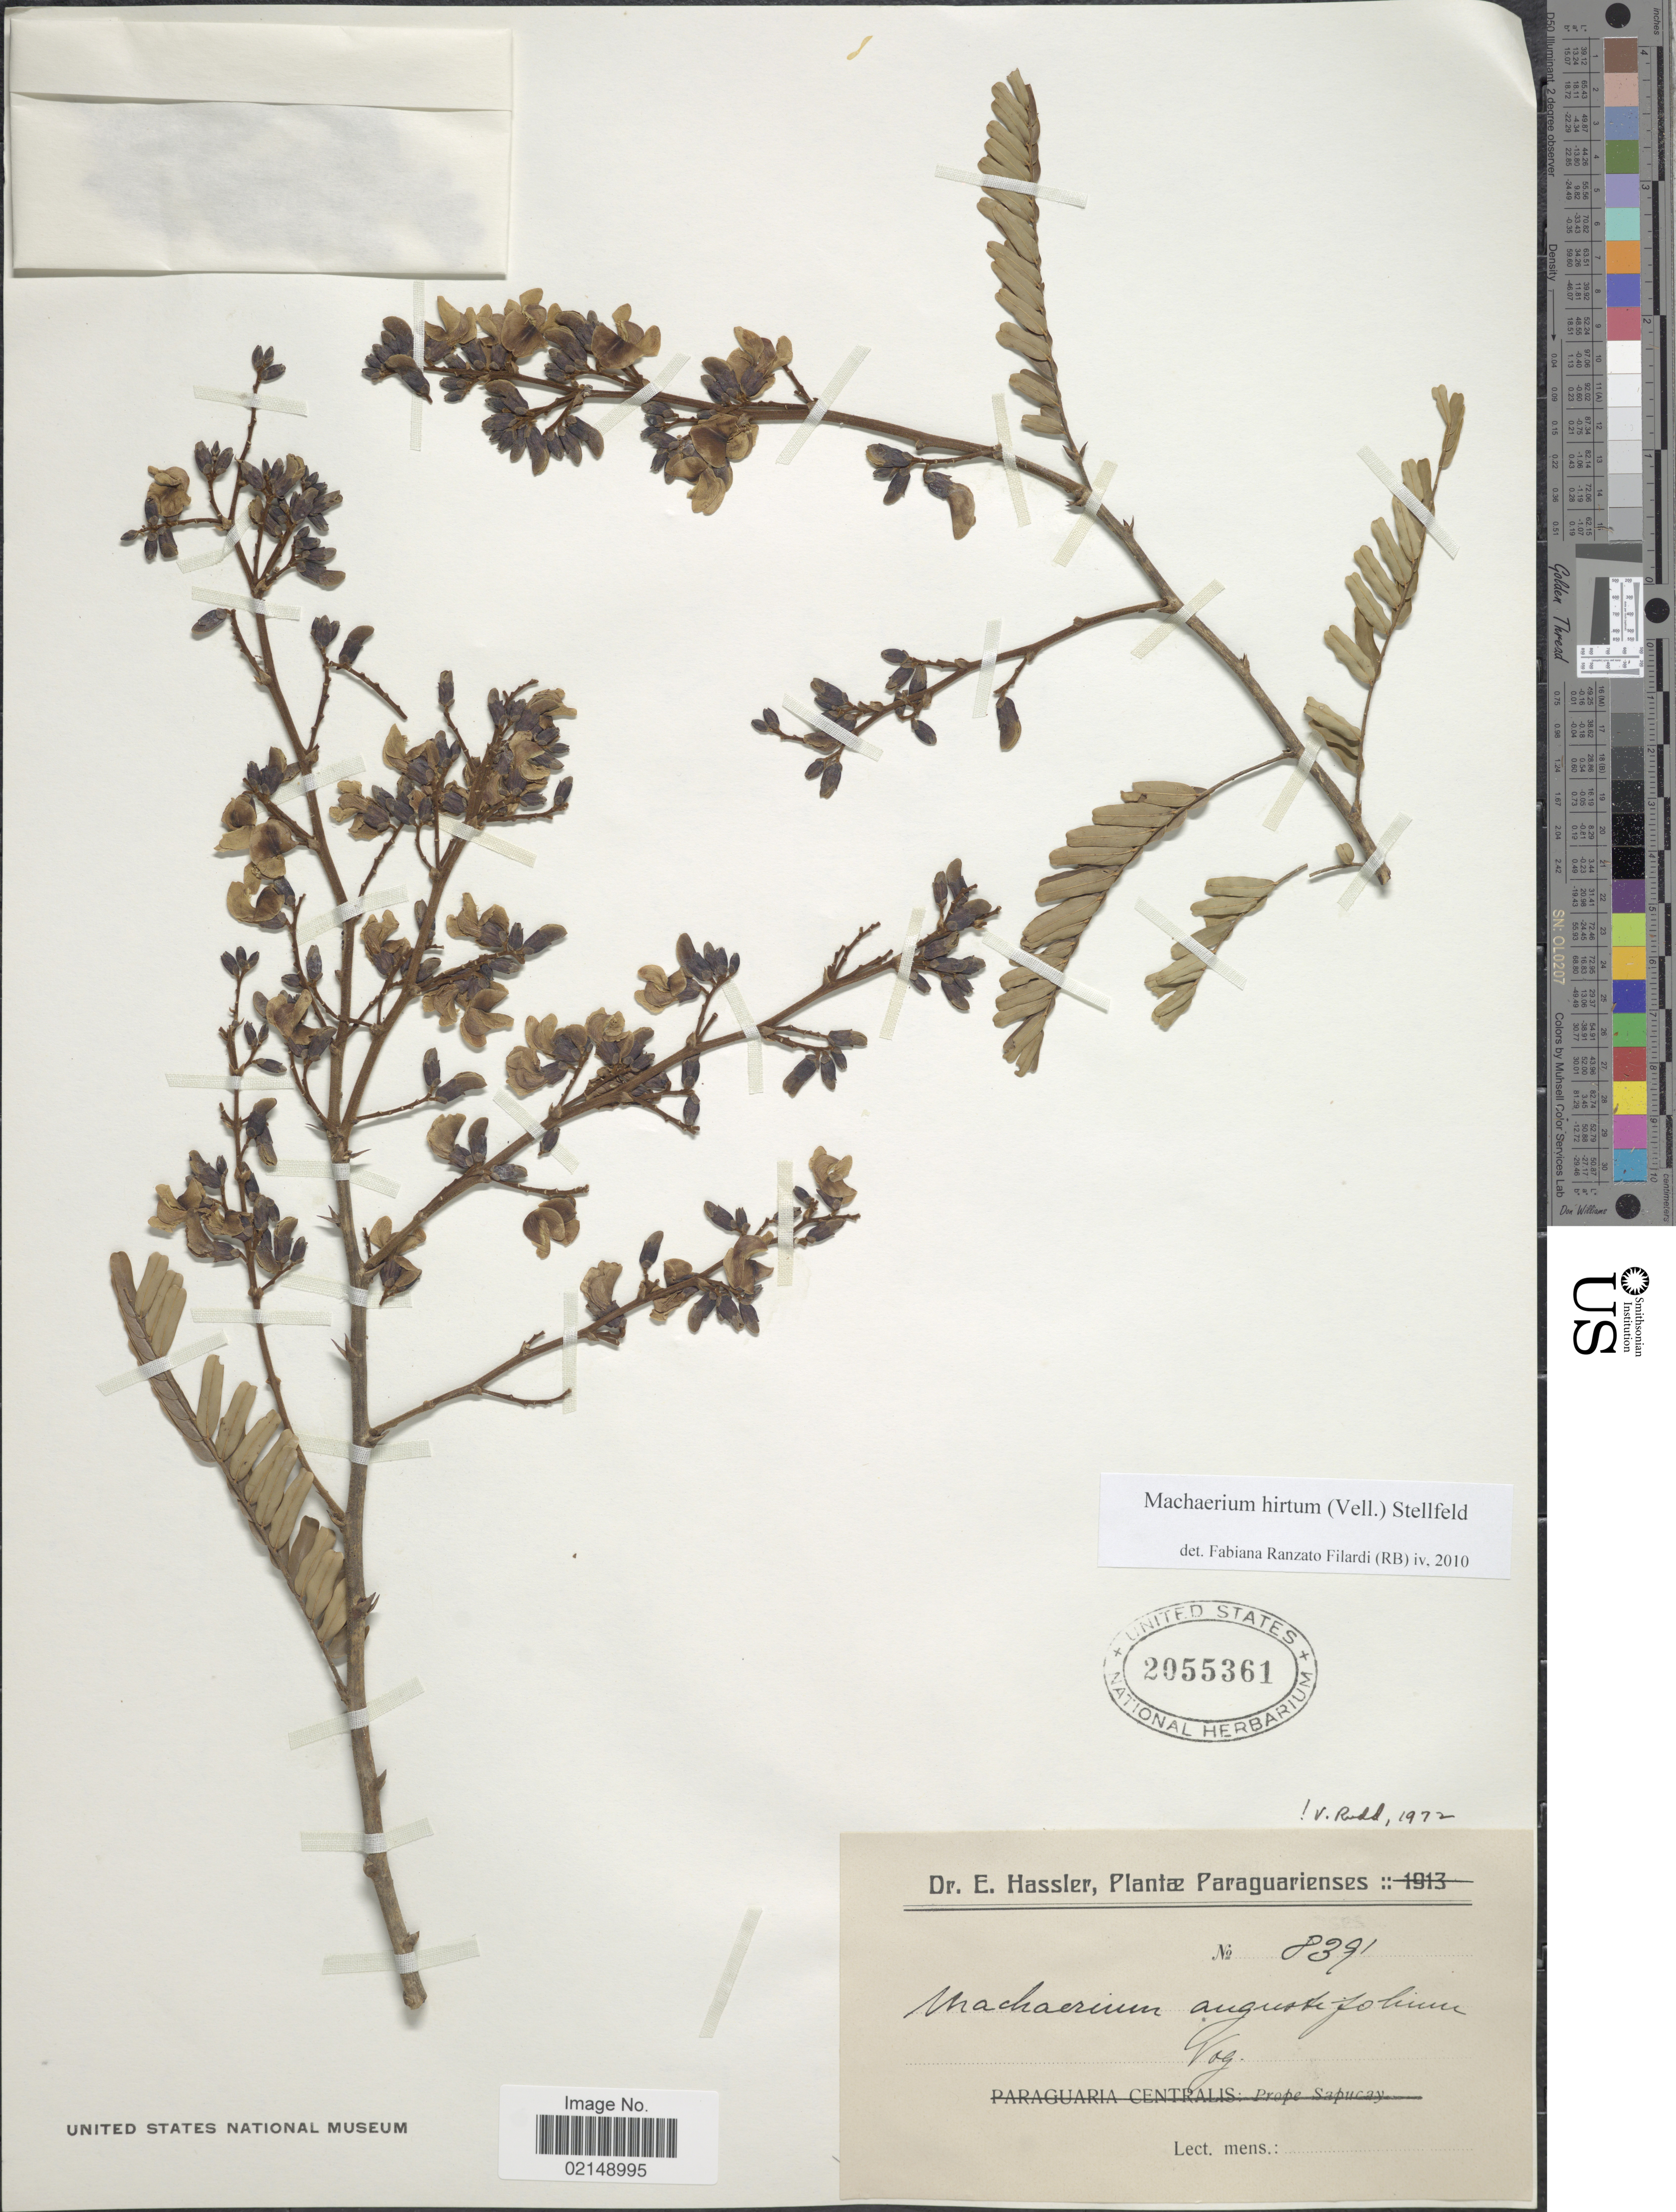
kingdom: Plantae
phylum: Tracheophyta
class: Magnoliopsida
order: Fabales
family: Fabaceae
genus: Machaerium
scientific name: Machaerium hirtum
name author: (Vell.) Stellfeld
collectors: E. Hassler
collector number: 8391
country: Paraguay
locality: Paraguarienses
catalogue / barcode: US 2055361